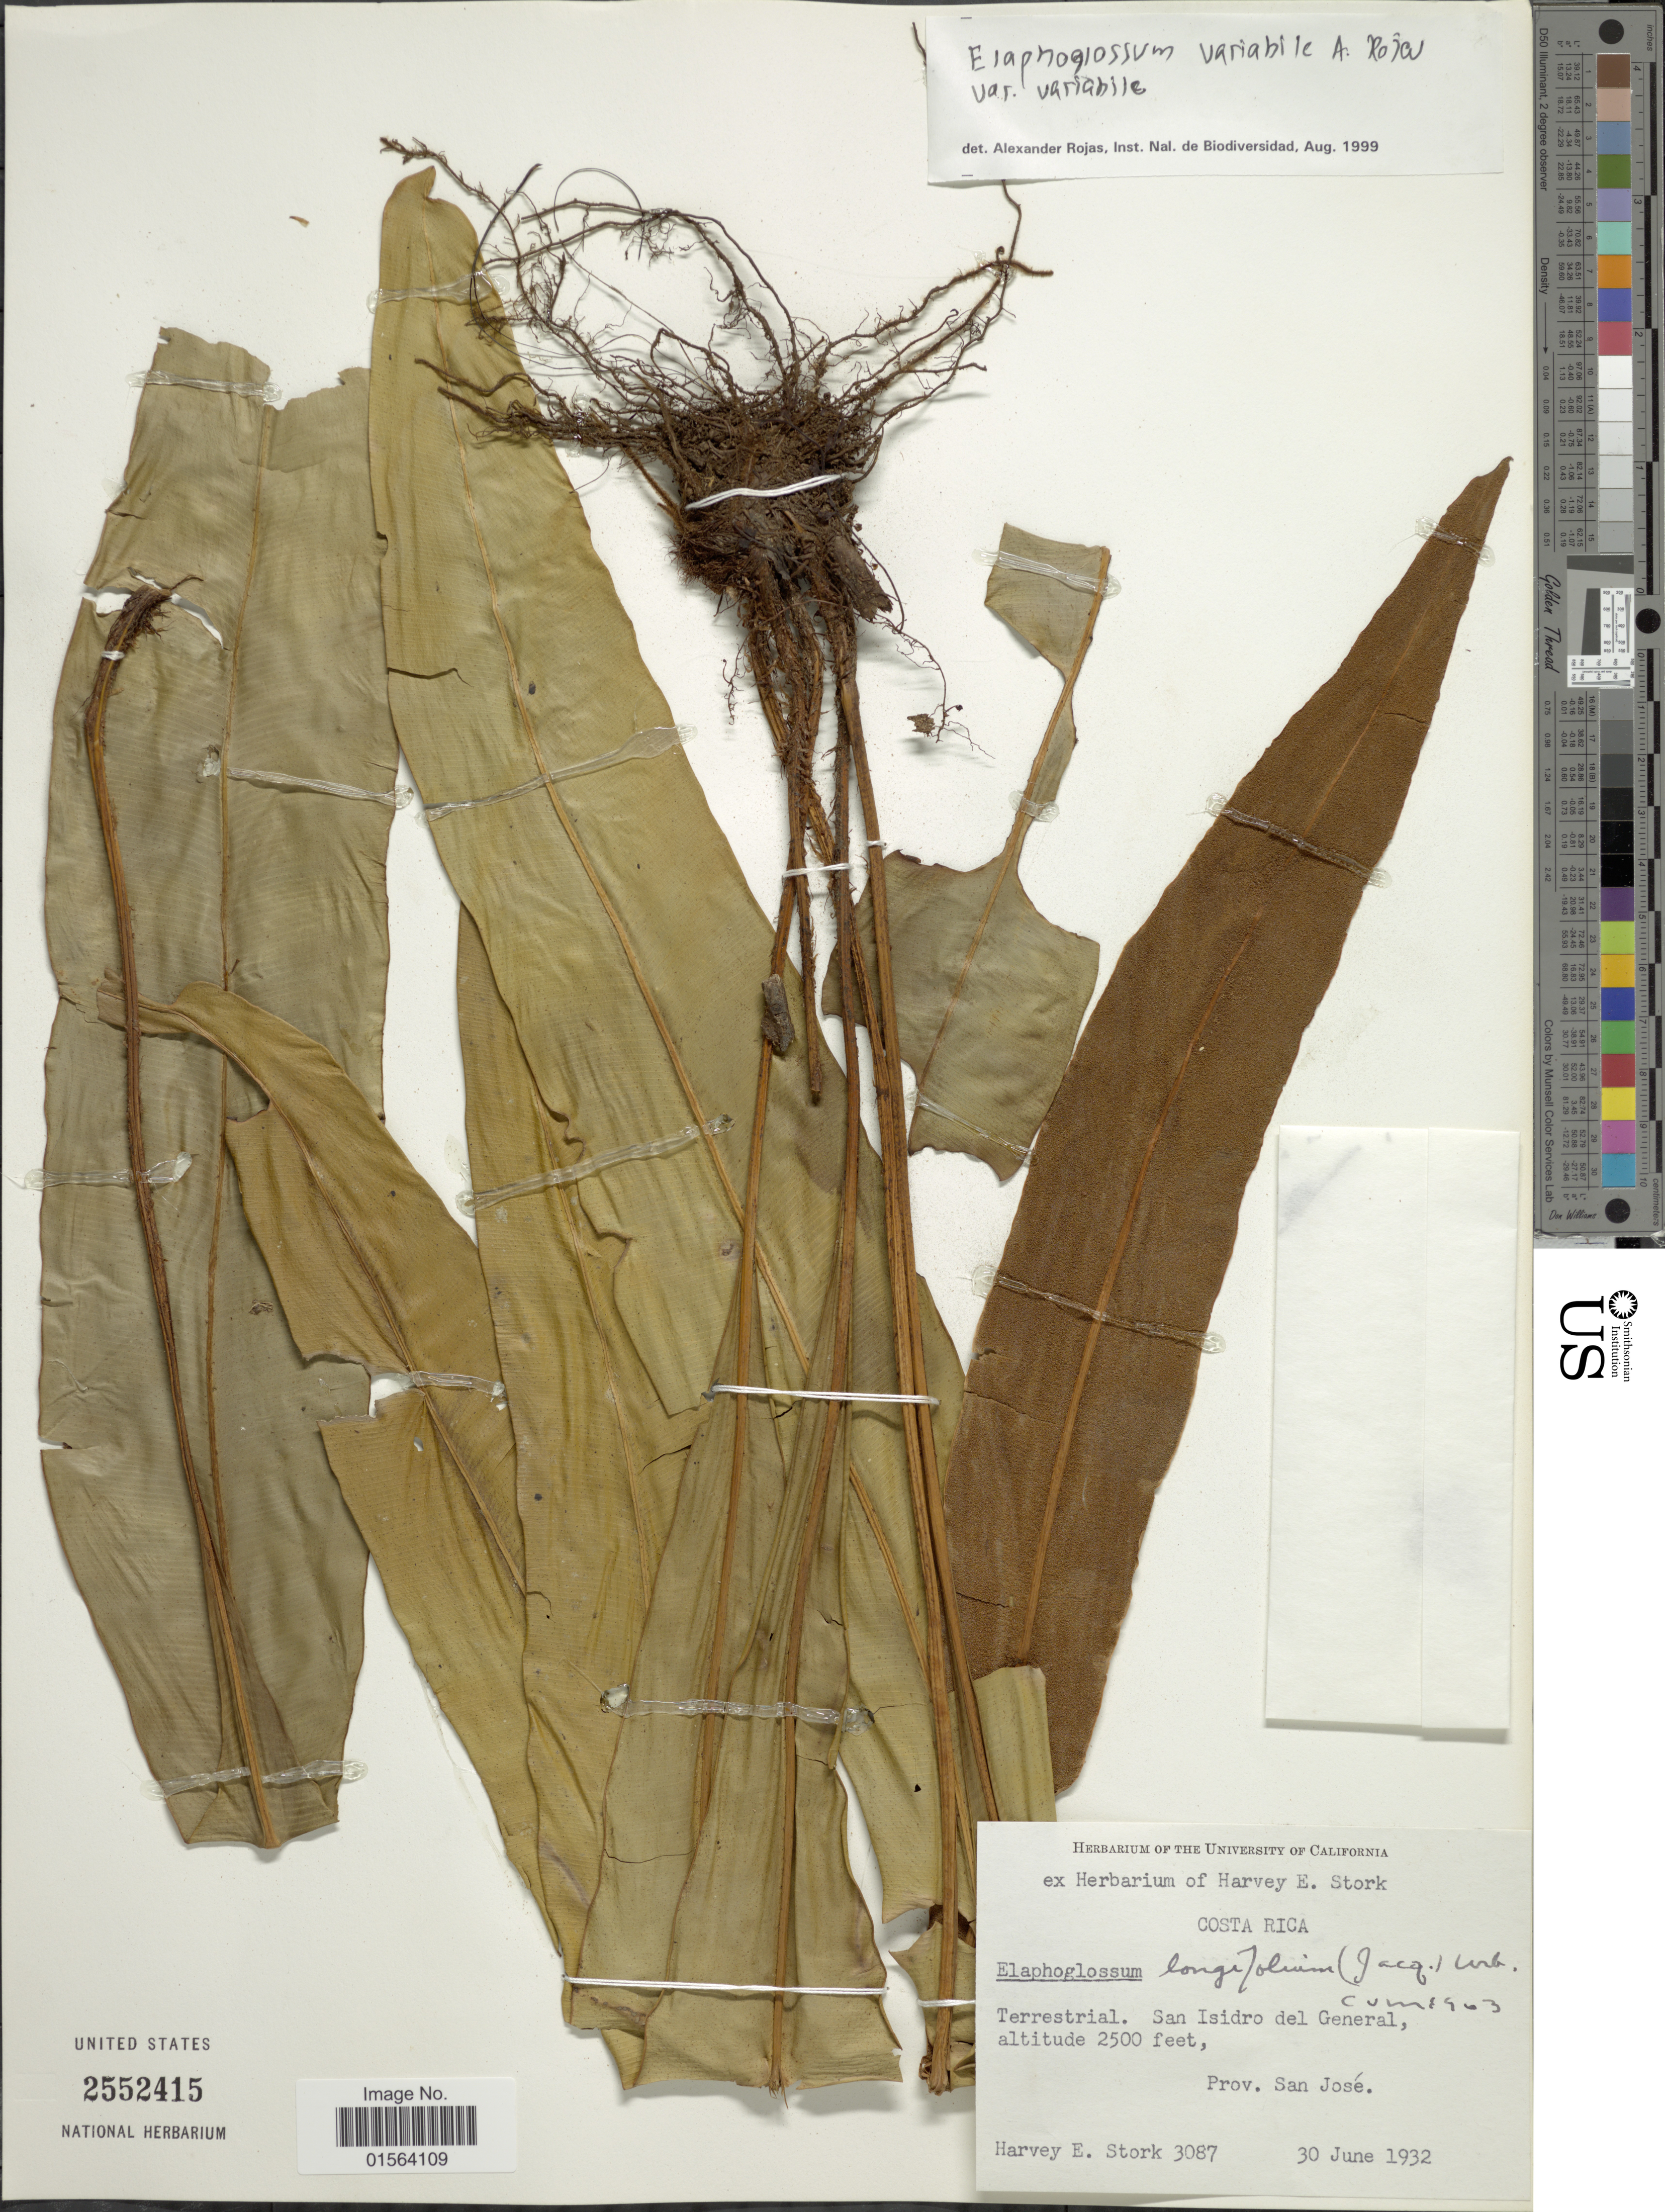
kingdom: Plantae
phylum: Tracheophyta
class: Polypodiopsida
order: Polypodiales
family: Dryopteridaceae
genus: Elaphoglossum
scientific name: Elaphoglossum latifolium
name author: (Sw.) J. Sm.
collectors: H. E. Stork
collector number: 3087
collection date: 1932-06-30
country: Costa Rica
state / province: San José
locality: San Isidro del General, Prov. San Jose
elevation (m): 762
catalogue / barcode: US 2552415